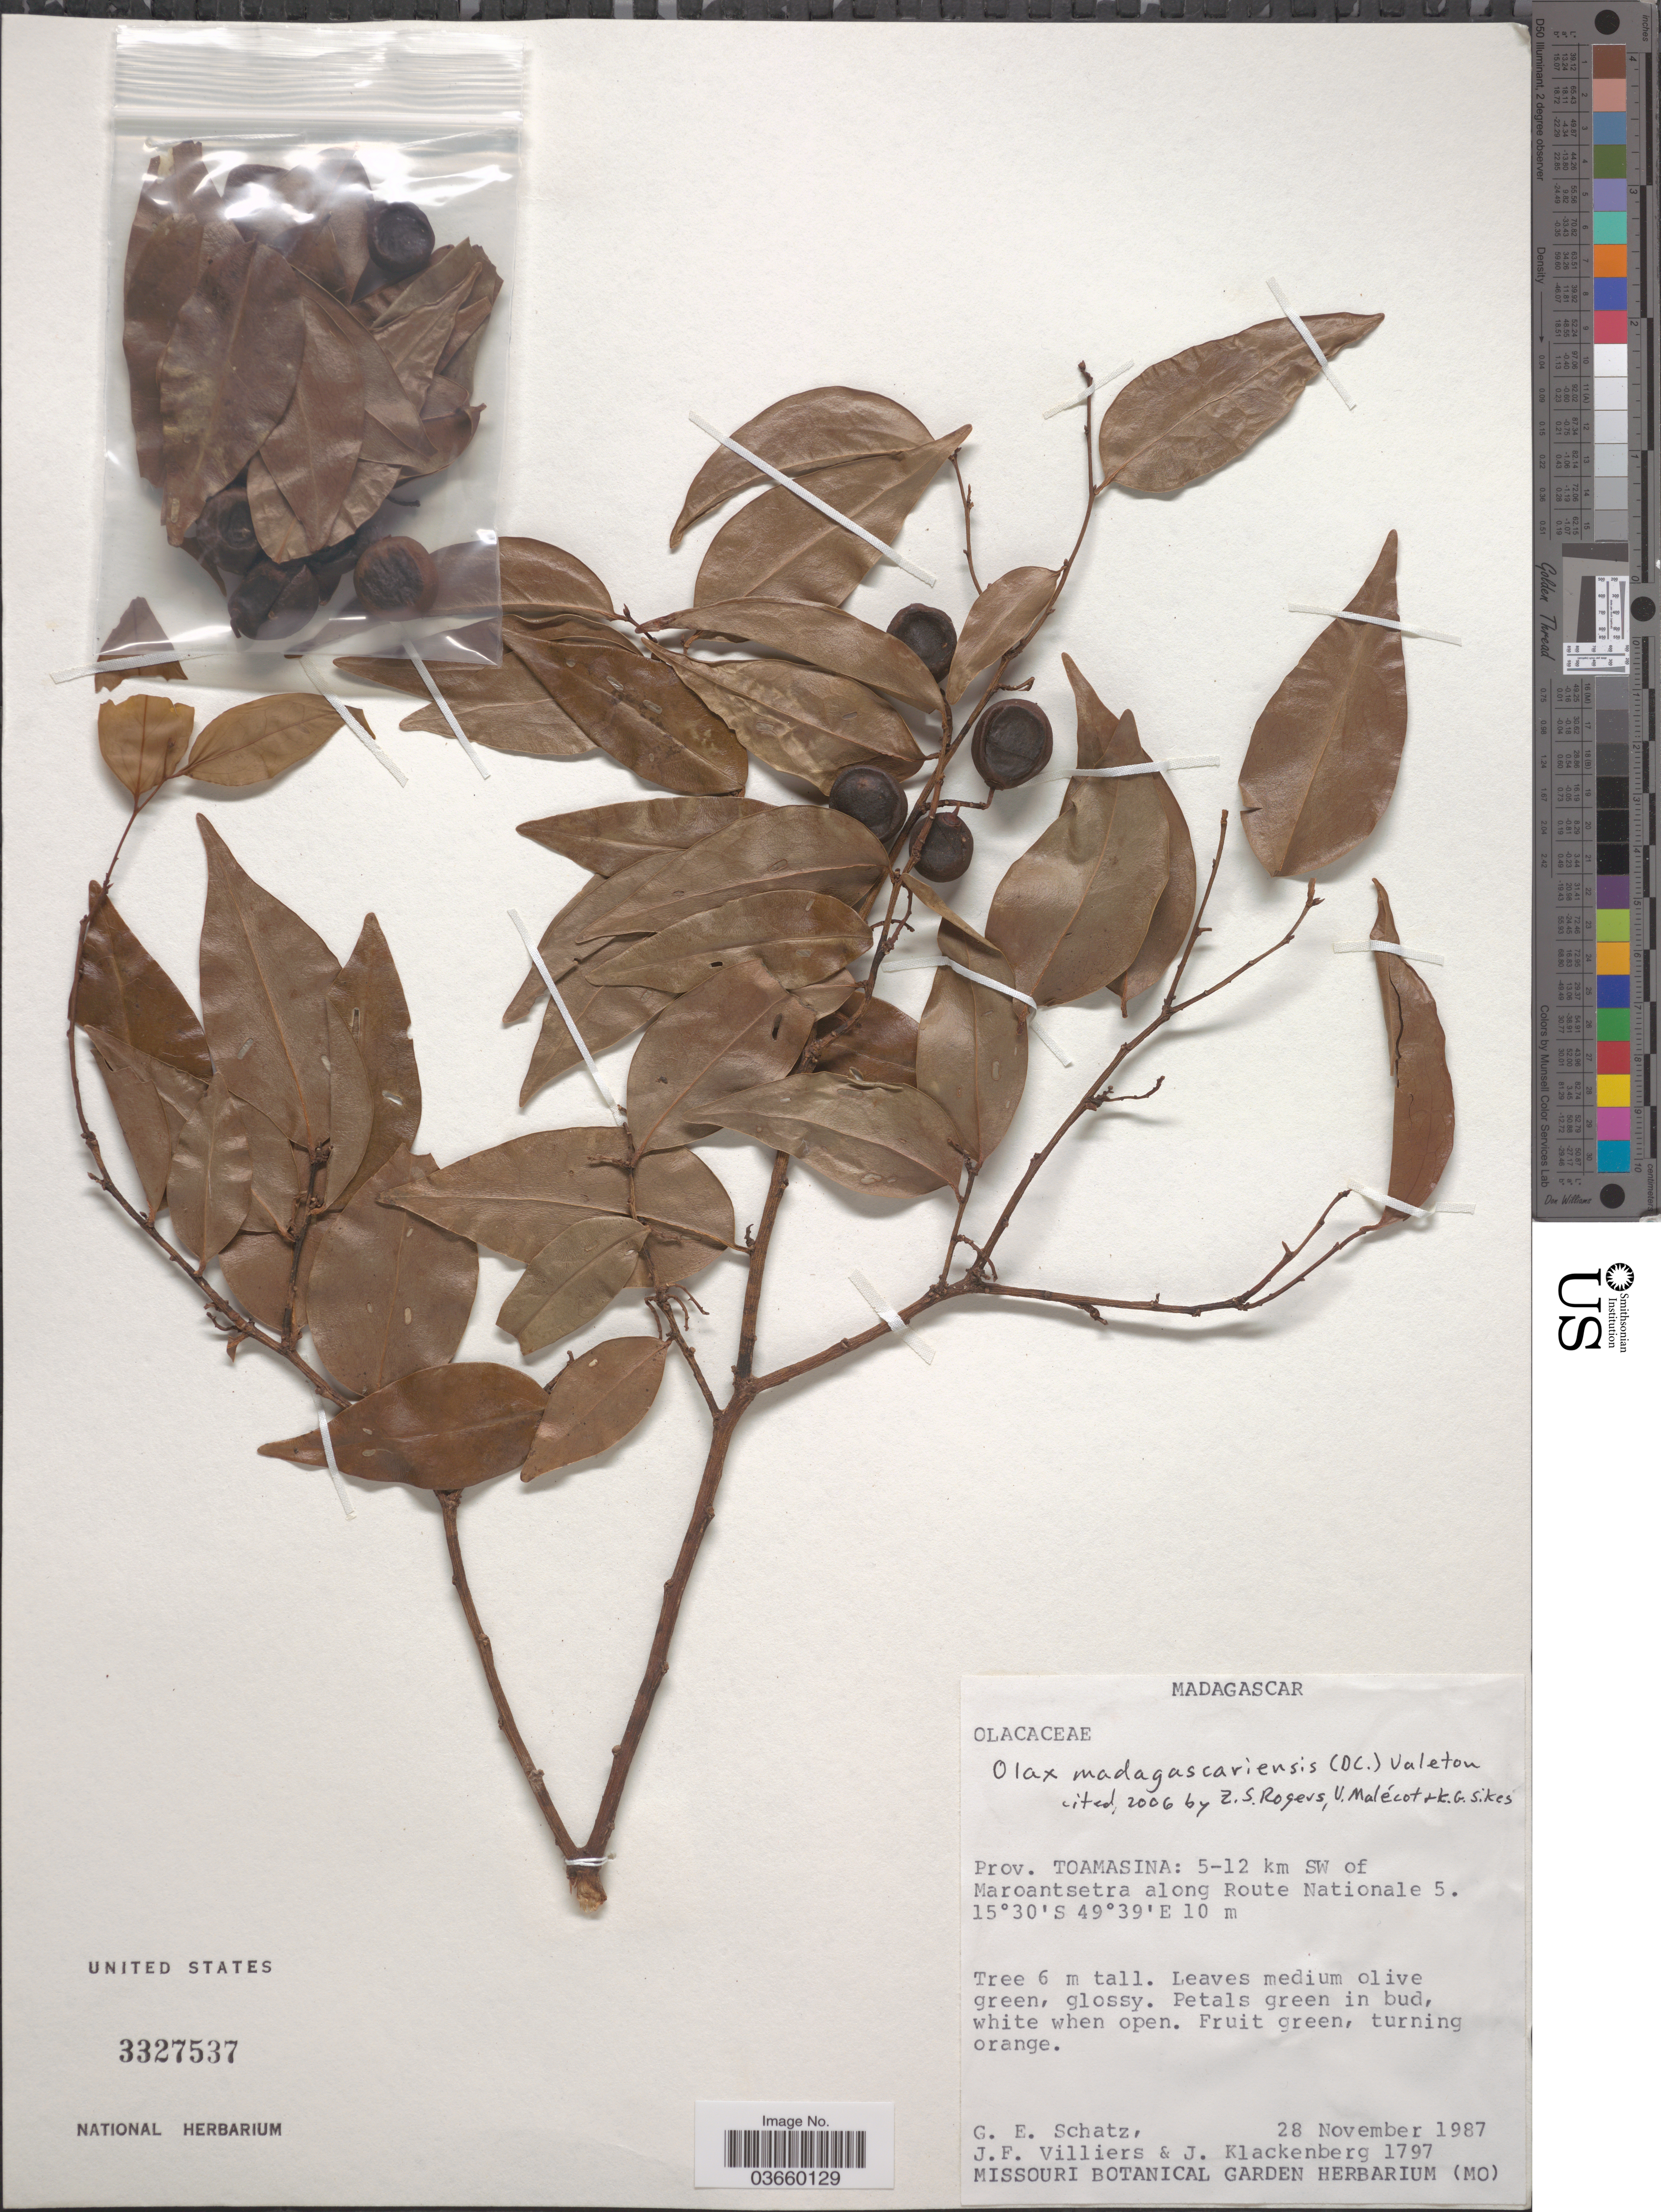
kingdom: Plantae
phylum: Tracheophyta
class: Magnoliopsida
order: Santalales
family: Olacaceae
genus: Olax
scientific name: Olax madagascariensis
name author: (DC.) Valeton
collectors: G. Schatz, J. Villiers & J. Klackenberg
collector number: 1797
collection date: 1987-11-28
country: Madagascar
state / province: Analanjirofo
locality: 5-12 km SW of Maroantsetra along Route Nationale 5.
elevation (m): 10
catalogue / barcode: US 3327537